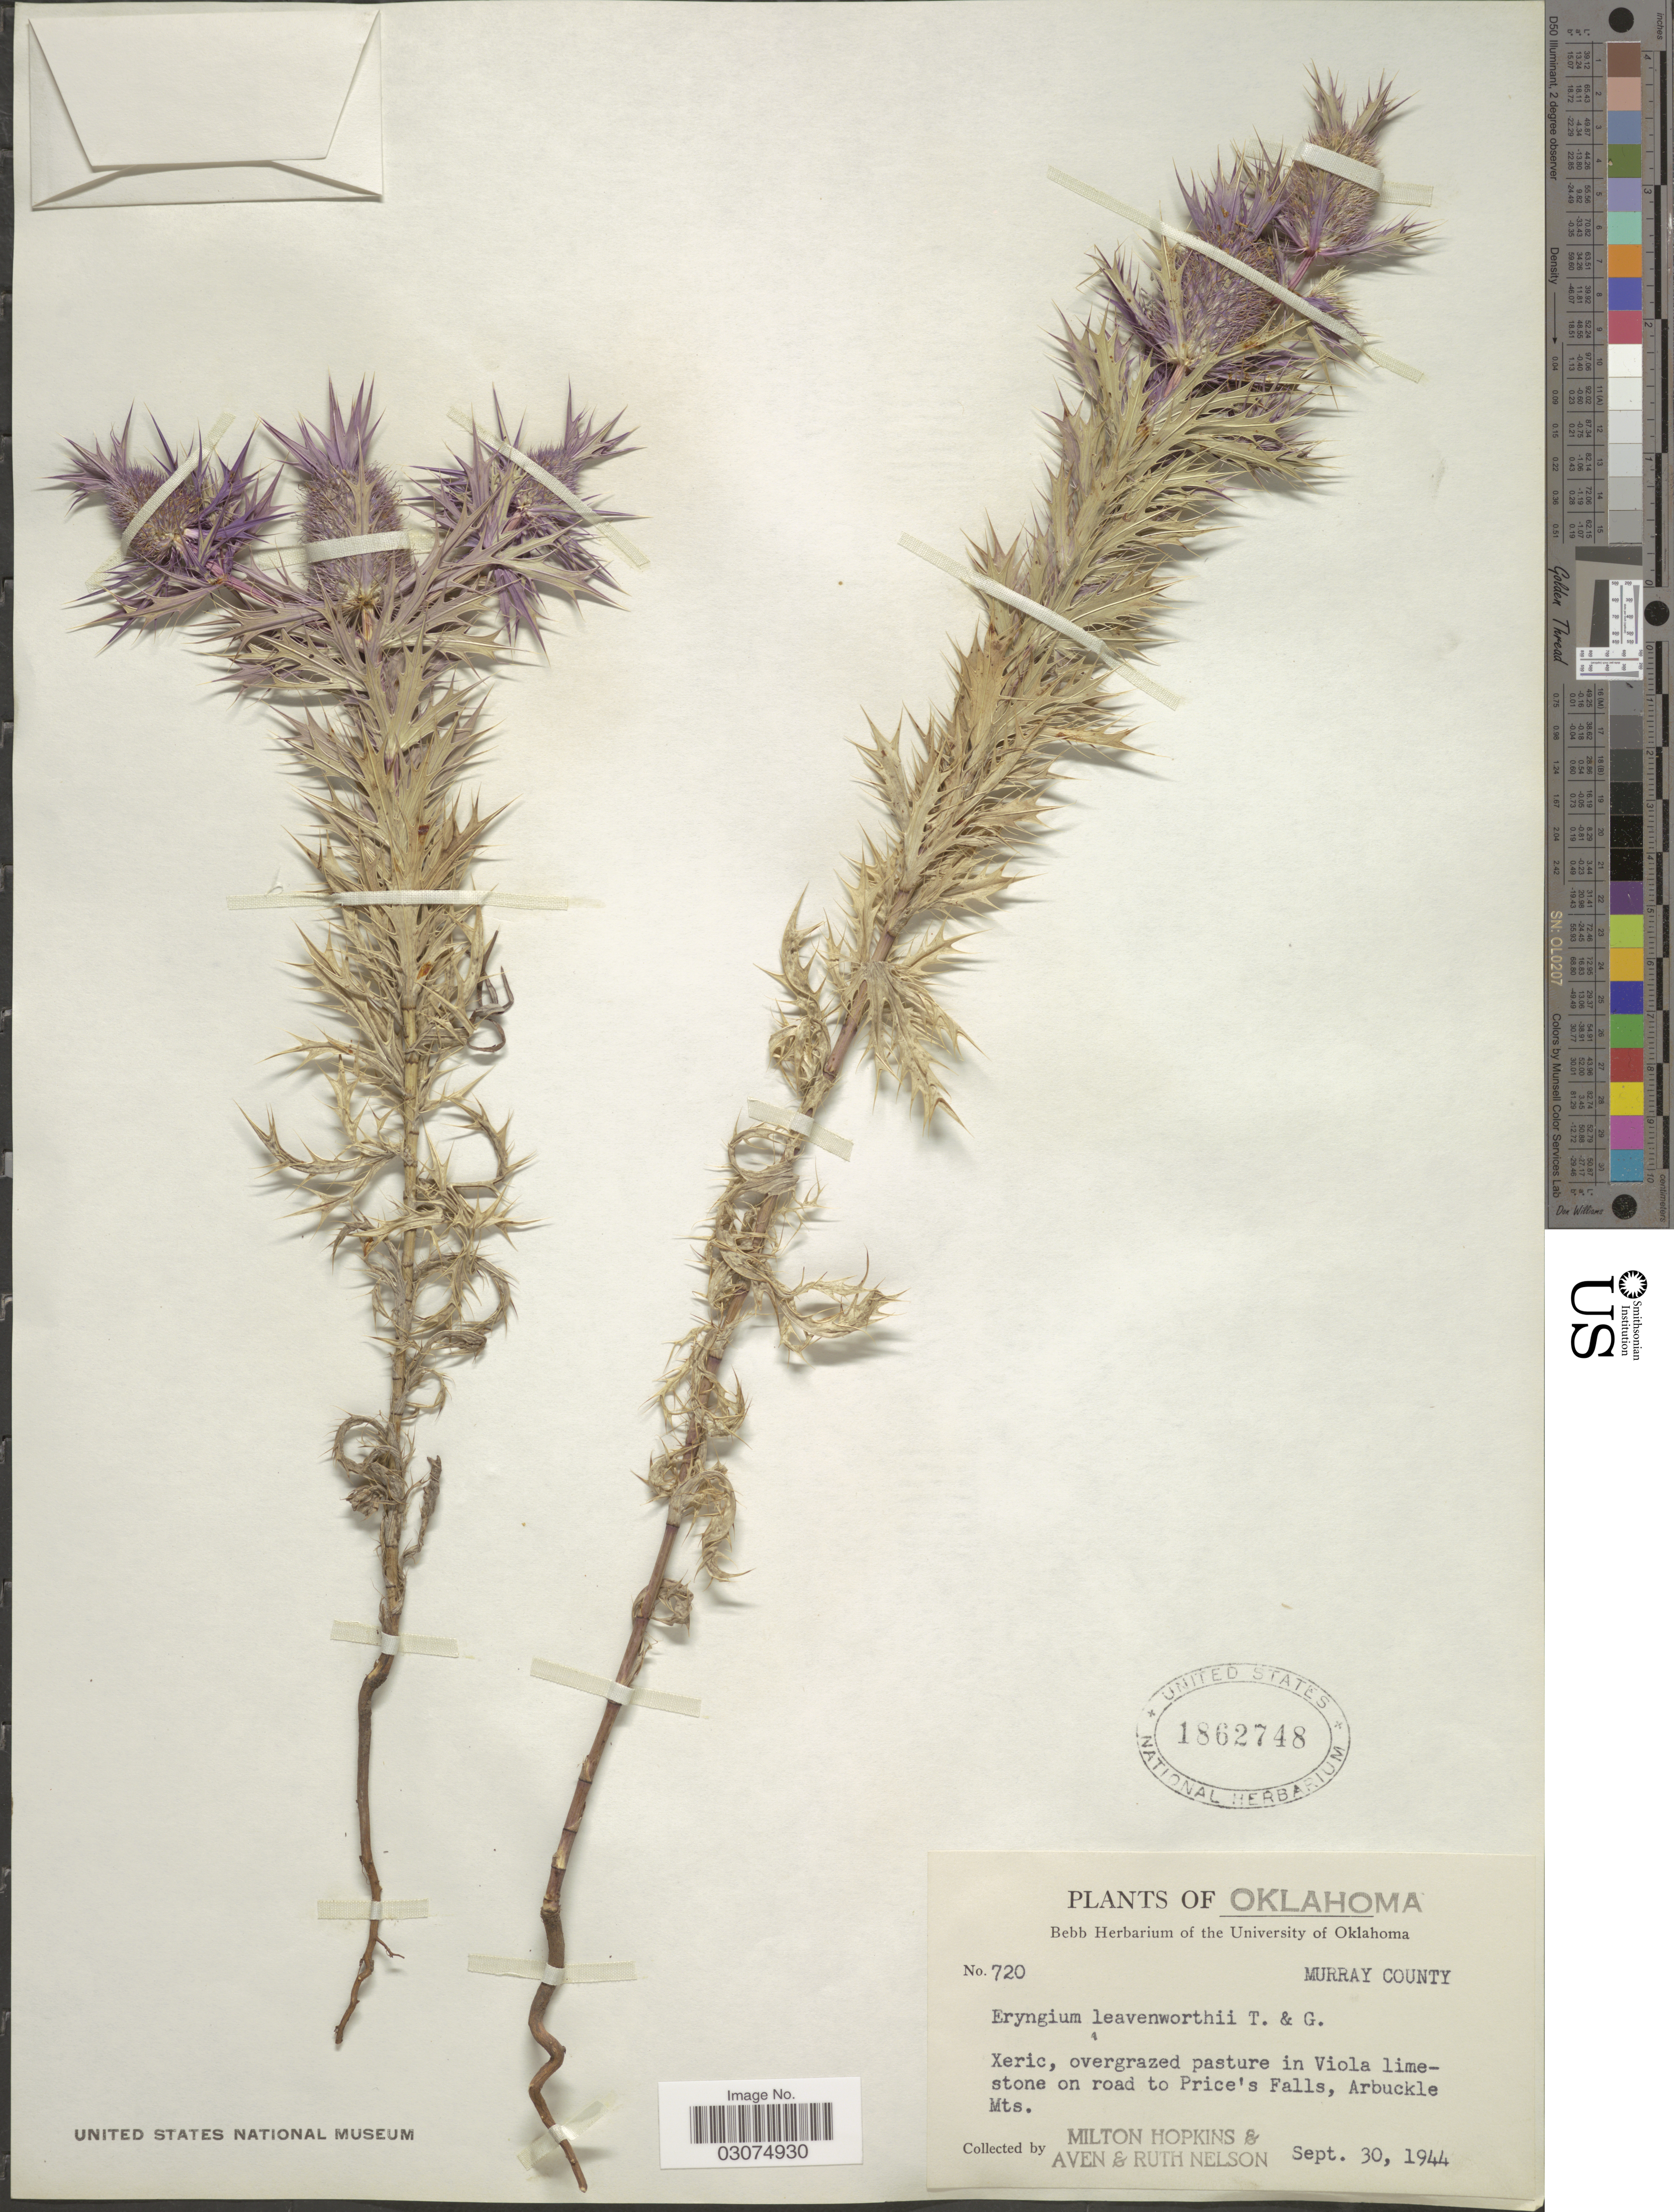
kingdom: Plantae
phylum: Tracheophyta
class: Magnoliopsida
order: Apiales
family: Apiaceae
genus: Eryngium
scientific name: Eryngium leavenworthii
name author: Torr. & A. Gray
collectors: M. Hopkins, A. Nelson & R. A. Nelson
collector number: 720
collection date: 1944-09-30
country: United States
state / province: Oklahoma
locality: Murray County. Xeric, overgrazed pasture in Viola limestone on road to Price's Falls, Arbuckle Mts.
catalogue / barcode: US 1862748